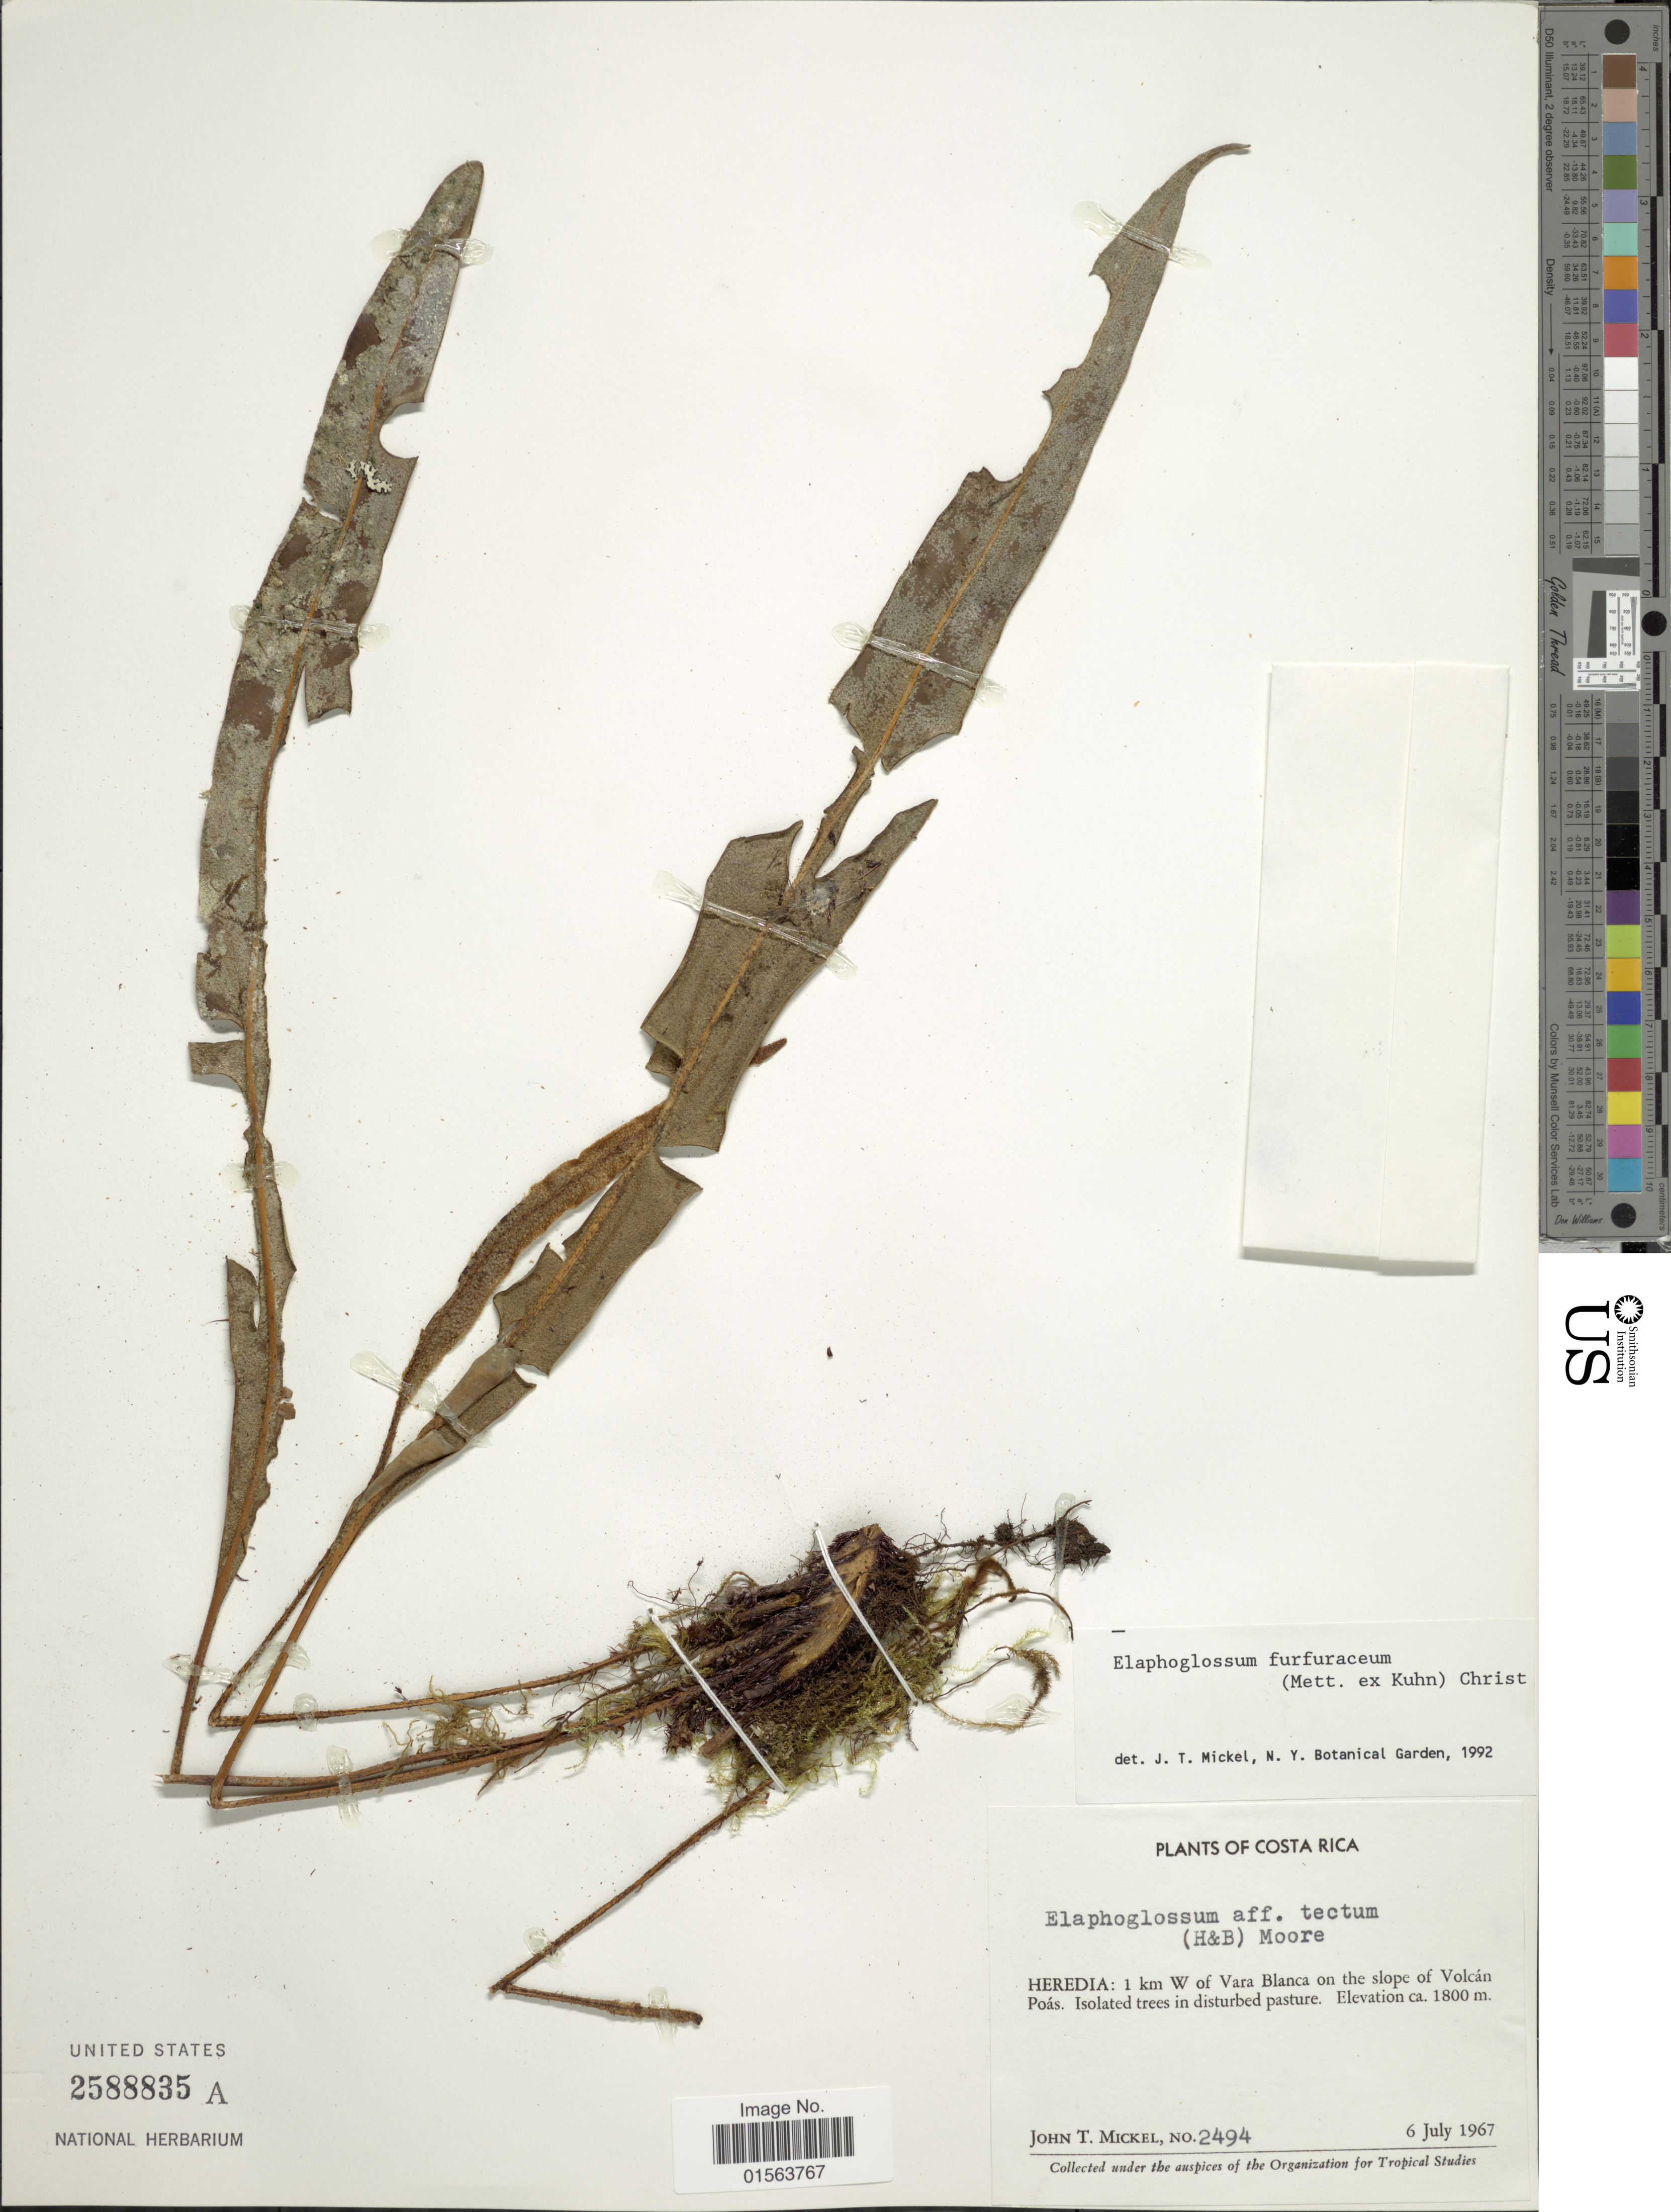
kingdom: Plantae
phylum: Tracheophyta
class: Polypodiopsida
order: Polypodiales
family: Dryopteridaceae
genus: Elaphoglossum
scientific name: Elaphoglossum furfuraceum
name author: (Mett. ex Kuhn) Christ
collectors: J. T. Mickel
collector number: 2494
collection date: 1967-07-06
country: Costa Rica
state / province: Heredia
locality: Heredia: 1 km W of Vara Blanca on the slope of Volcan Poas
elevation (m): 1800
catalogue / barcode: US 2588835A